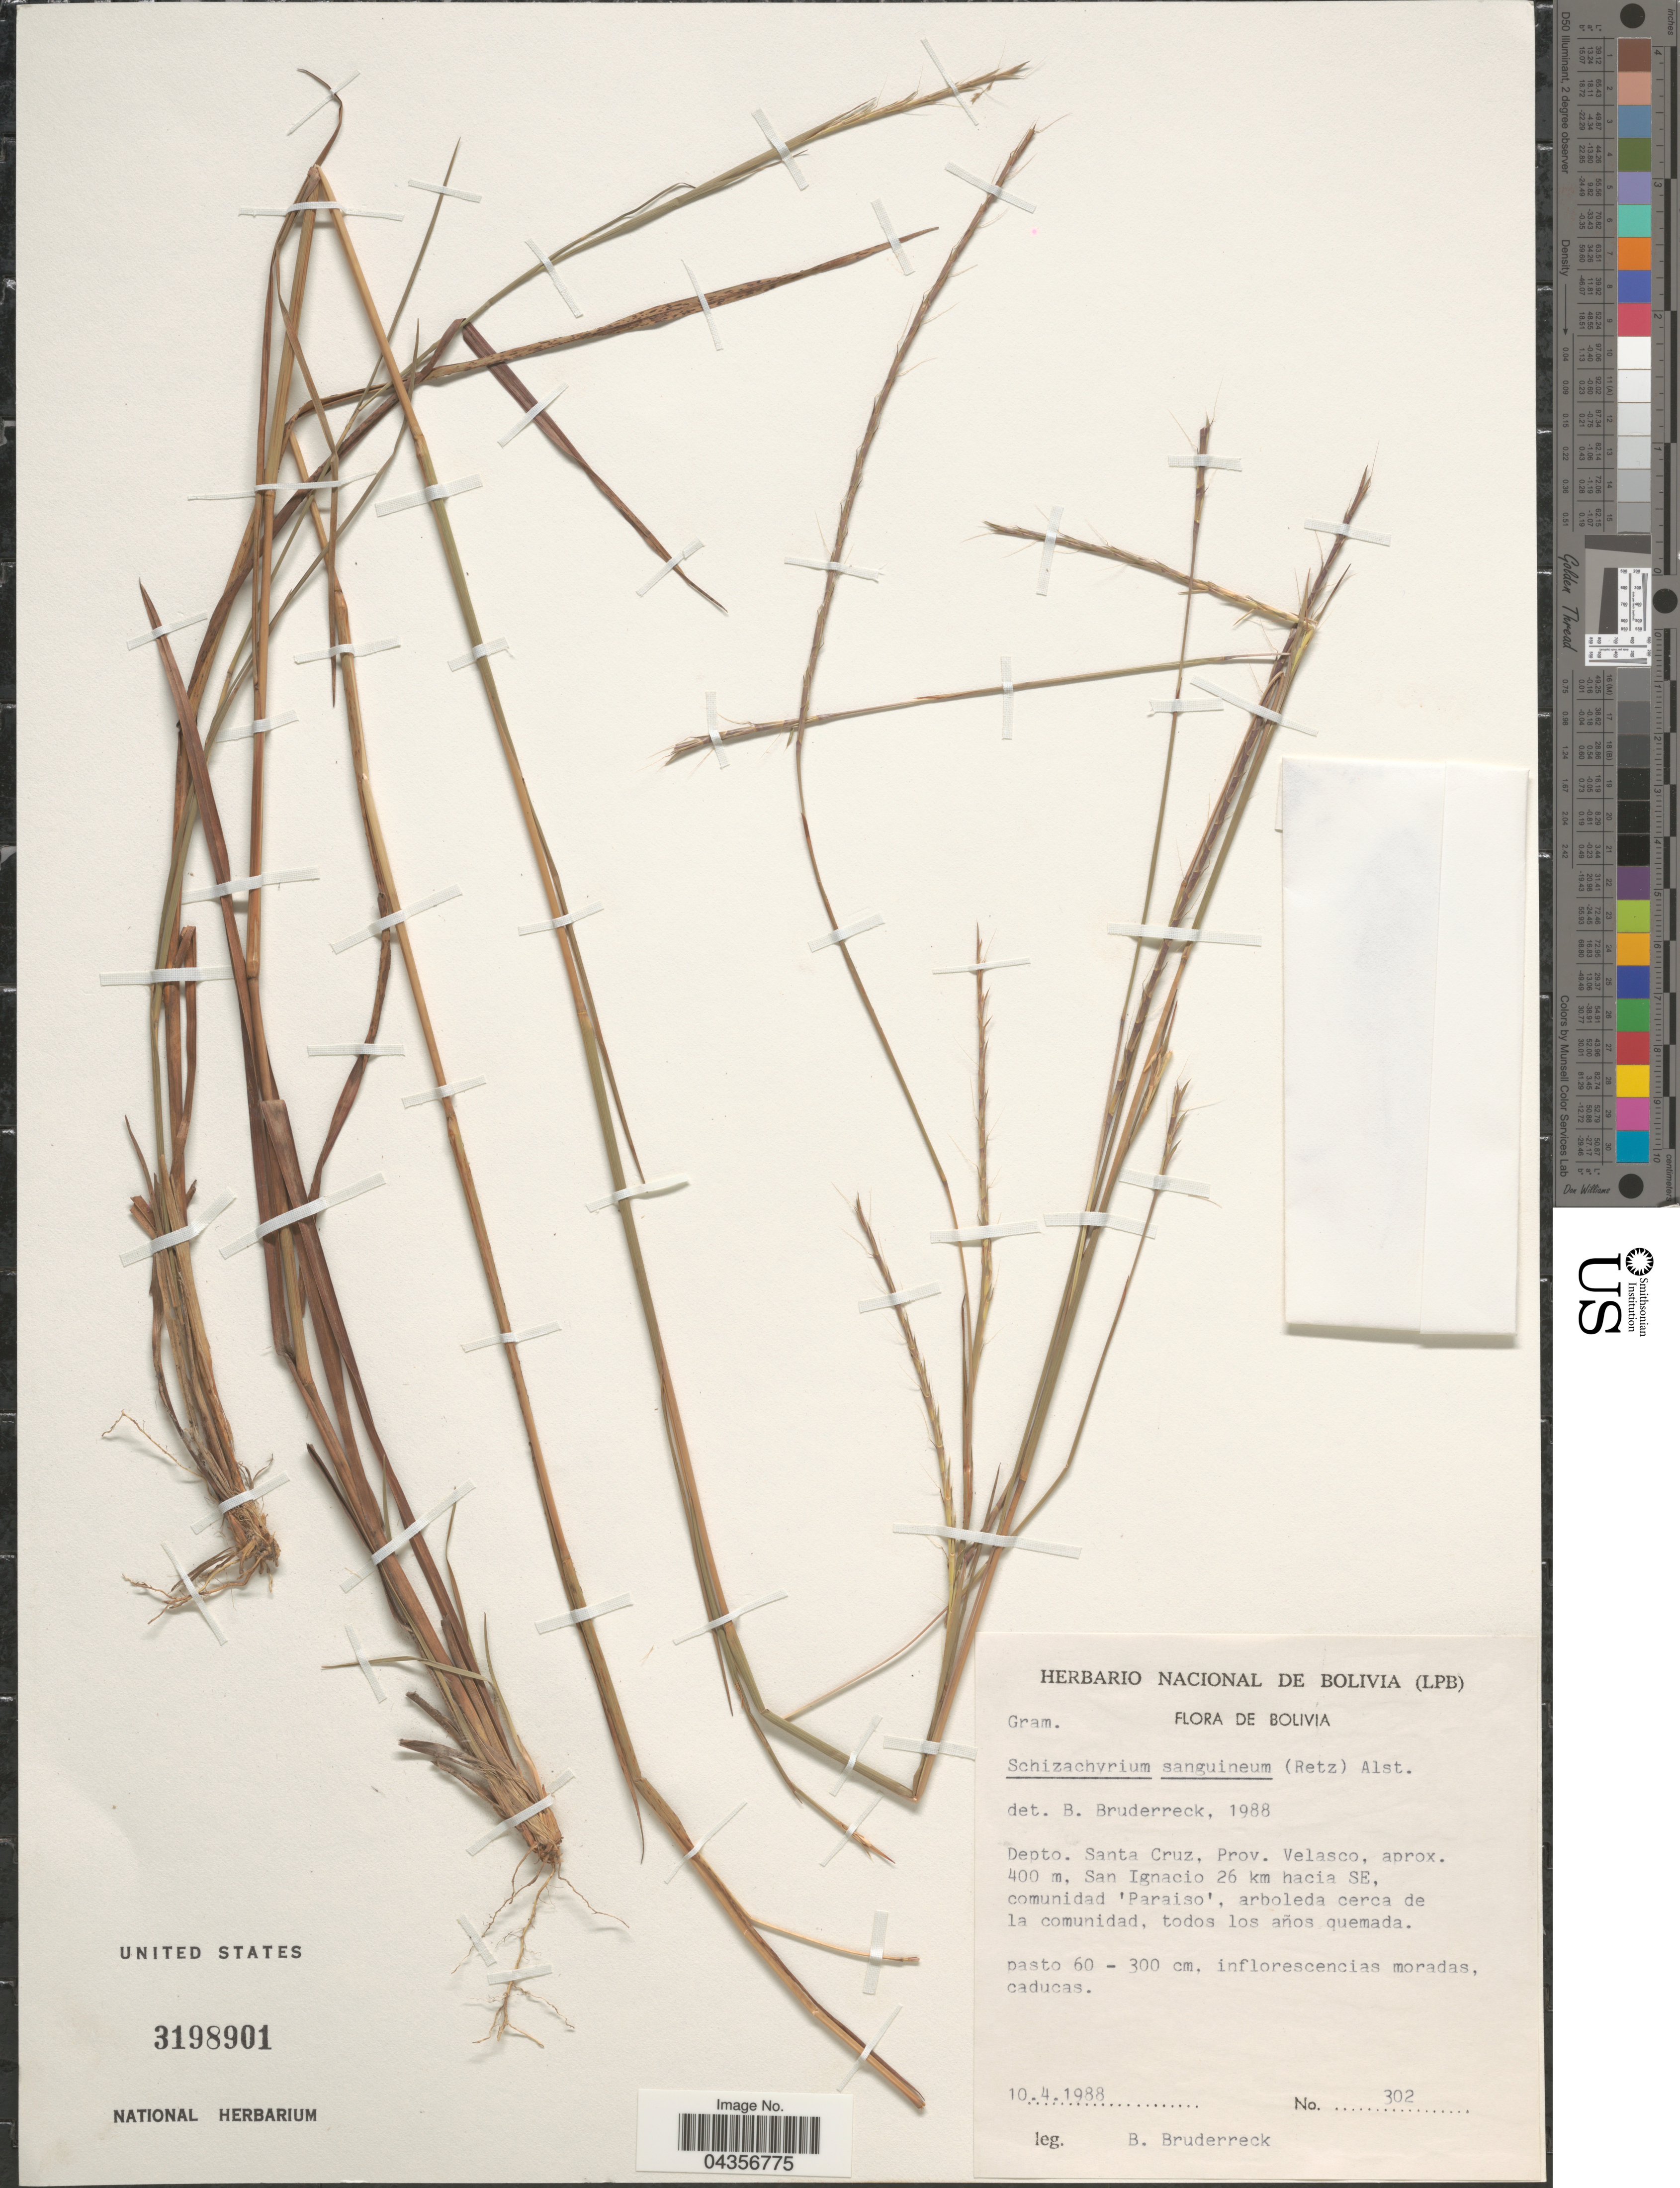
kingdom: Plantae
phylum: Tracheophyta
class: Liliopsida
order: Poales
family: Poaceae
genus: Schizachyrium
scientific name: Schizachyrium sanguineum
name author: (Retz.) Alston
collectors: B. Bruderreck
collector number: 302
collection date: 1988-04-10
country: Bolivia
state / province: Santa Cruz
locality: Depto. Santa Cruz, Prov. Velasco, San Ignacio 26 km hacia SE, comunidad 'Paraiso', arboleda cerca de la comunidad, todos los años quemada.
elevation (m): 400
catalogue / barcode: US 3198901